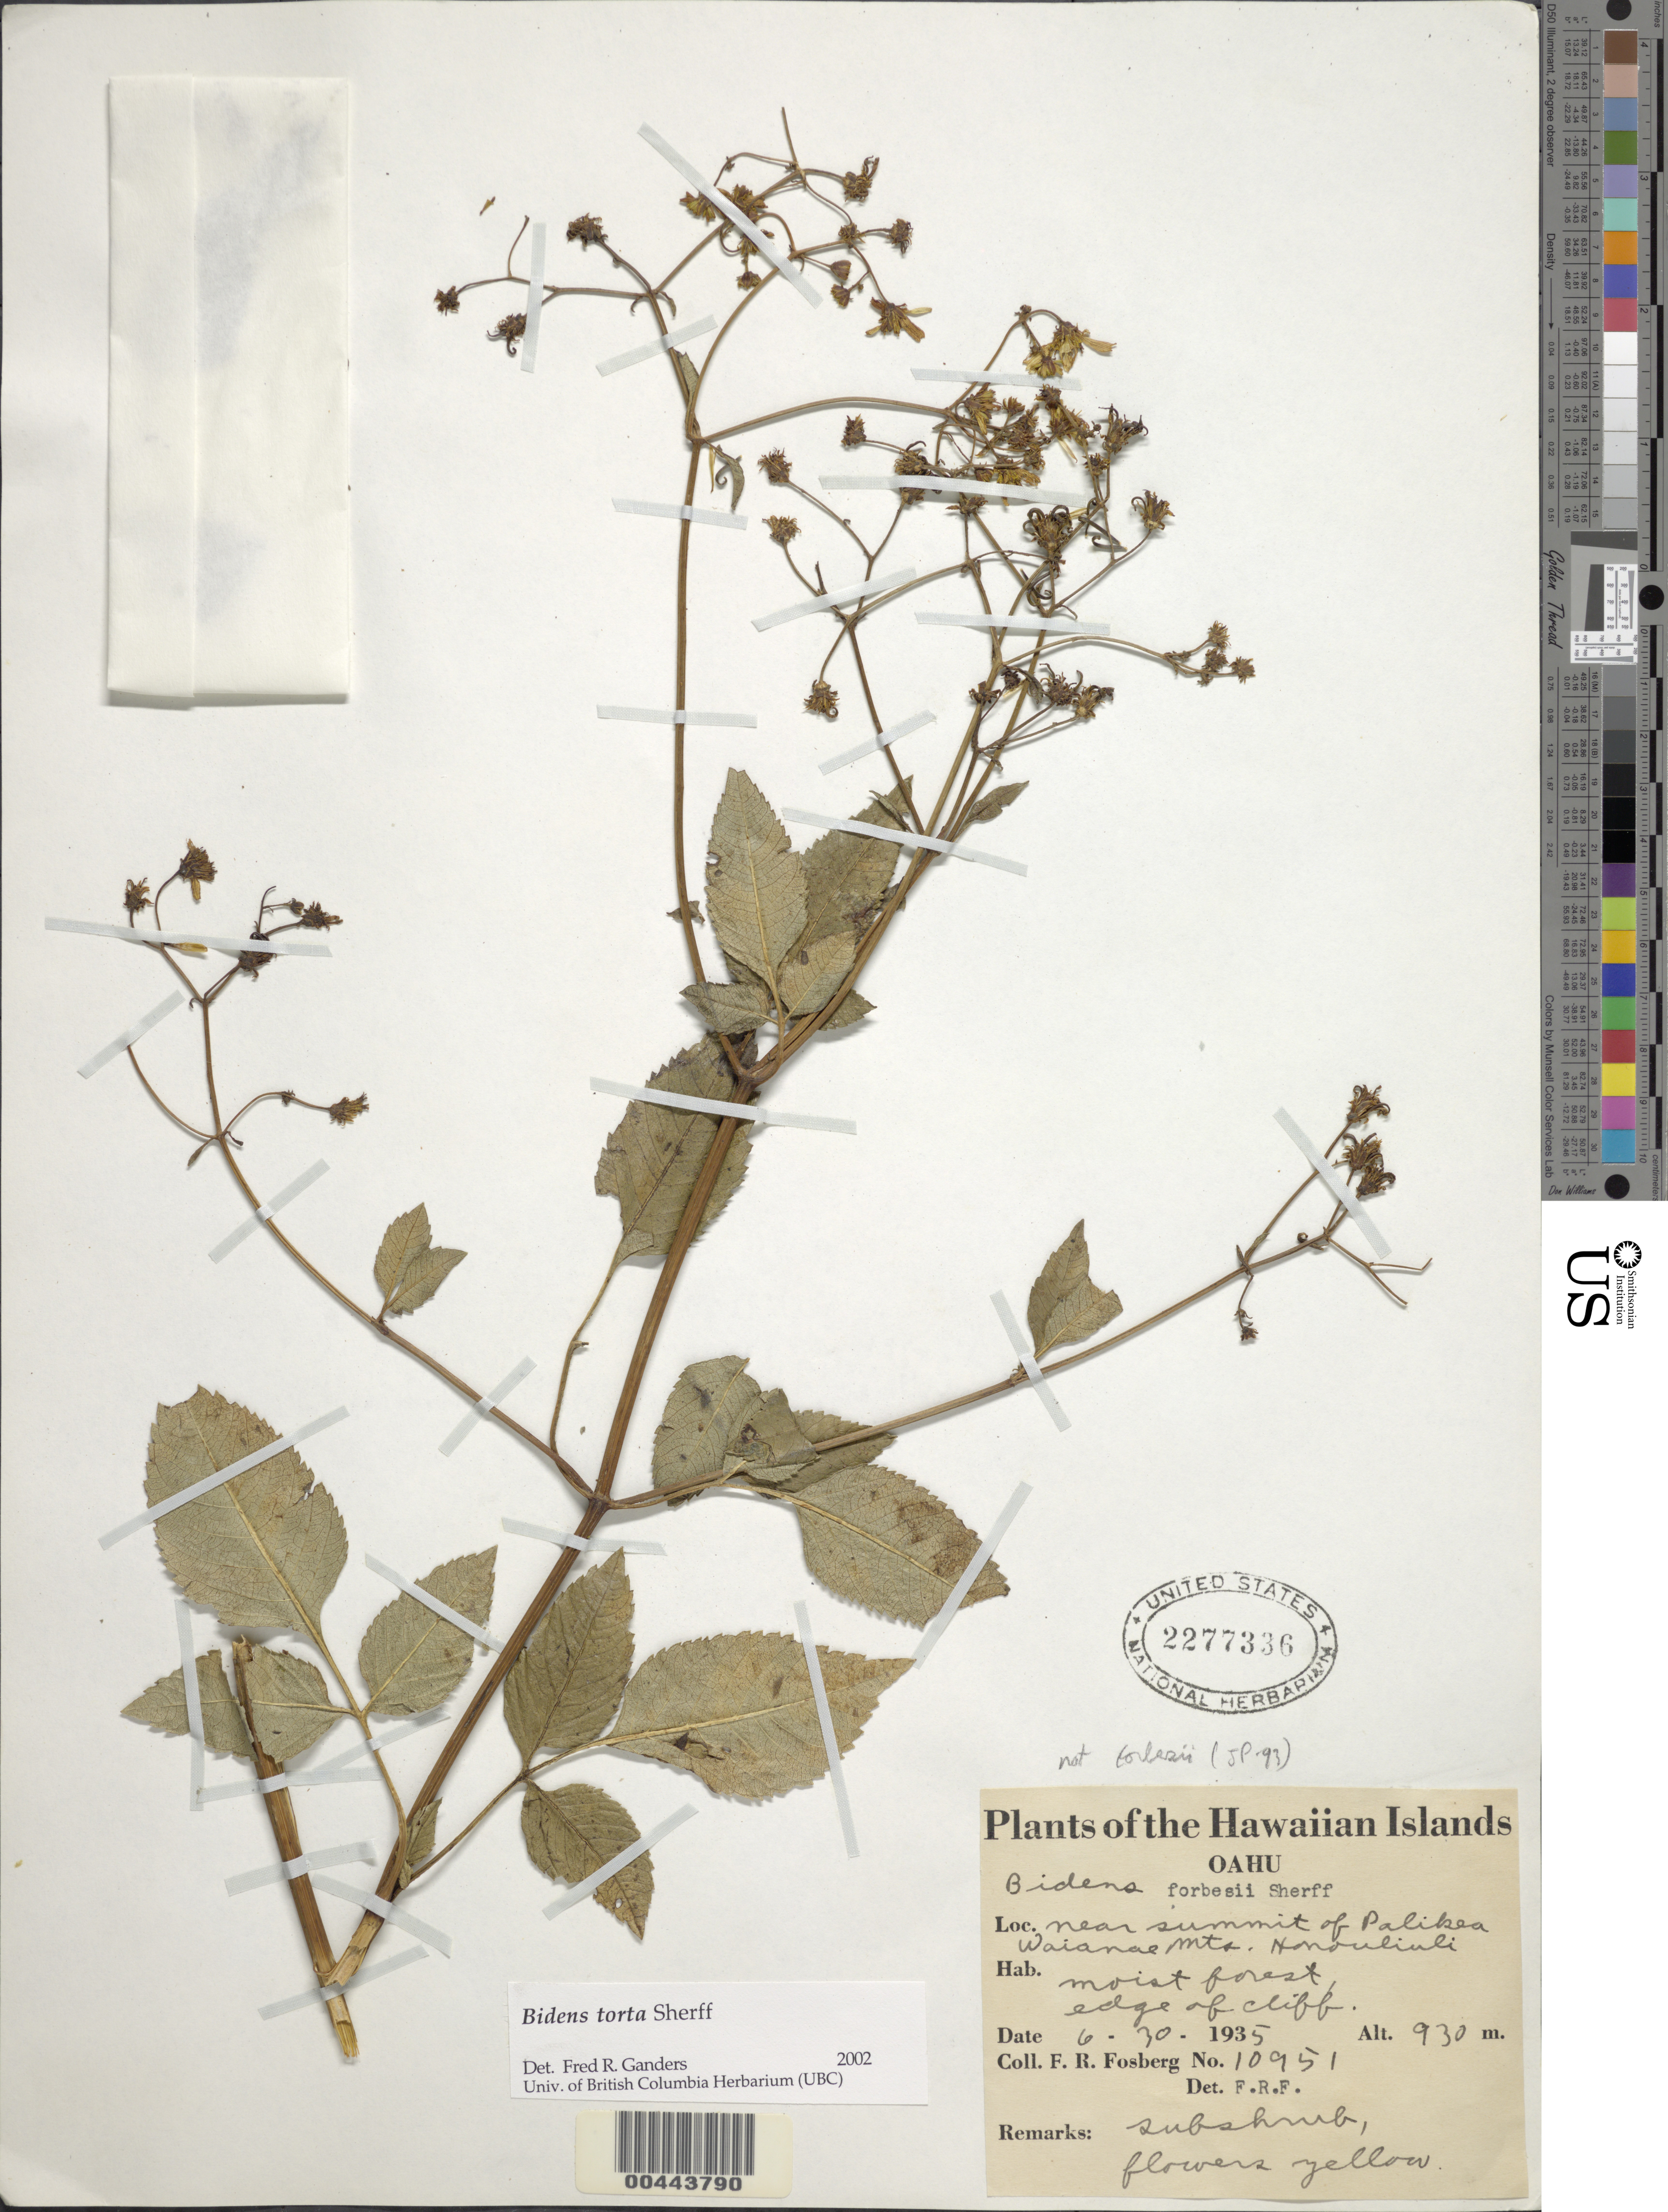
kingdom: Plantae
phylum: Tracheophyta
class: Magnoliopsida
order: Asterales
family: Asteraceae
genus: Bidens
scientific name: Bidens torta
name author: Sherff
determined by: Ganders, F. R.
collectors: F. R. Fosberg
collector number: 10951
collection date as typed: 30 Jun 1935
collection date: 1935-06-30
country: United States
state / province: Hawaii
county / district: Honolulu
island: Oahu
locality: Near summit of Palikea, Waianae Mountains, Honouliuli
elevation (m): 930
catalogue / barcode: US 2277336